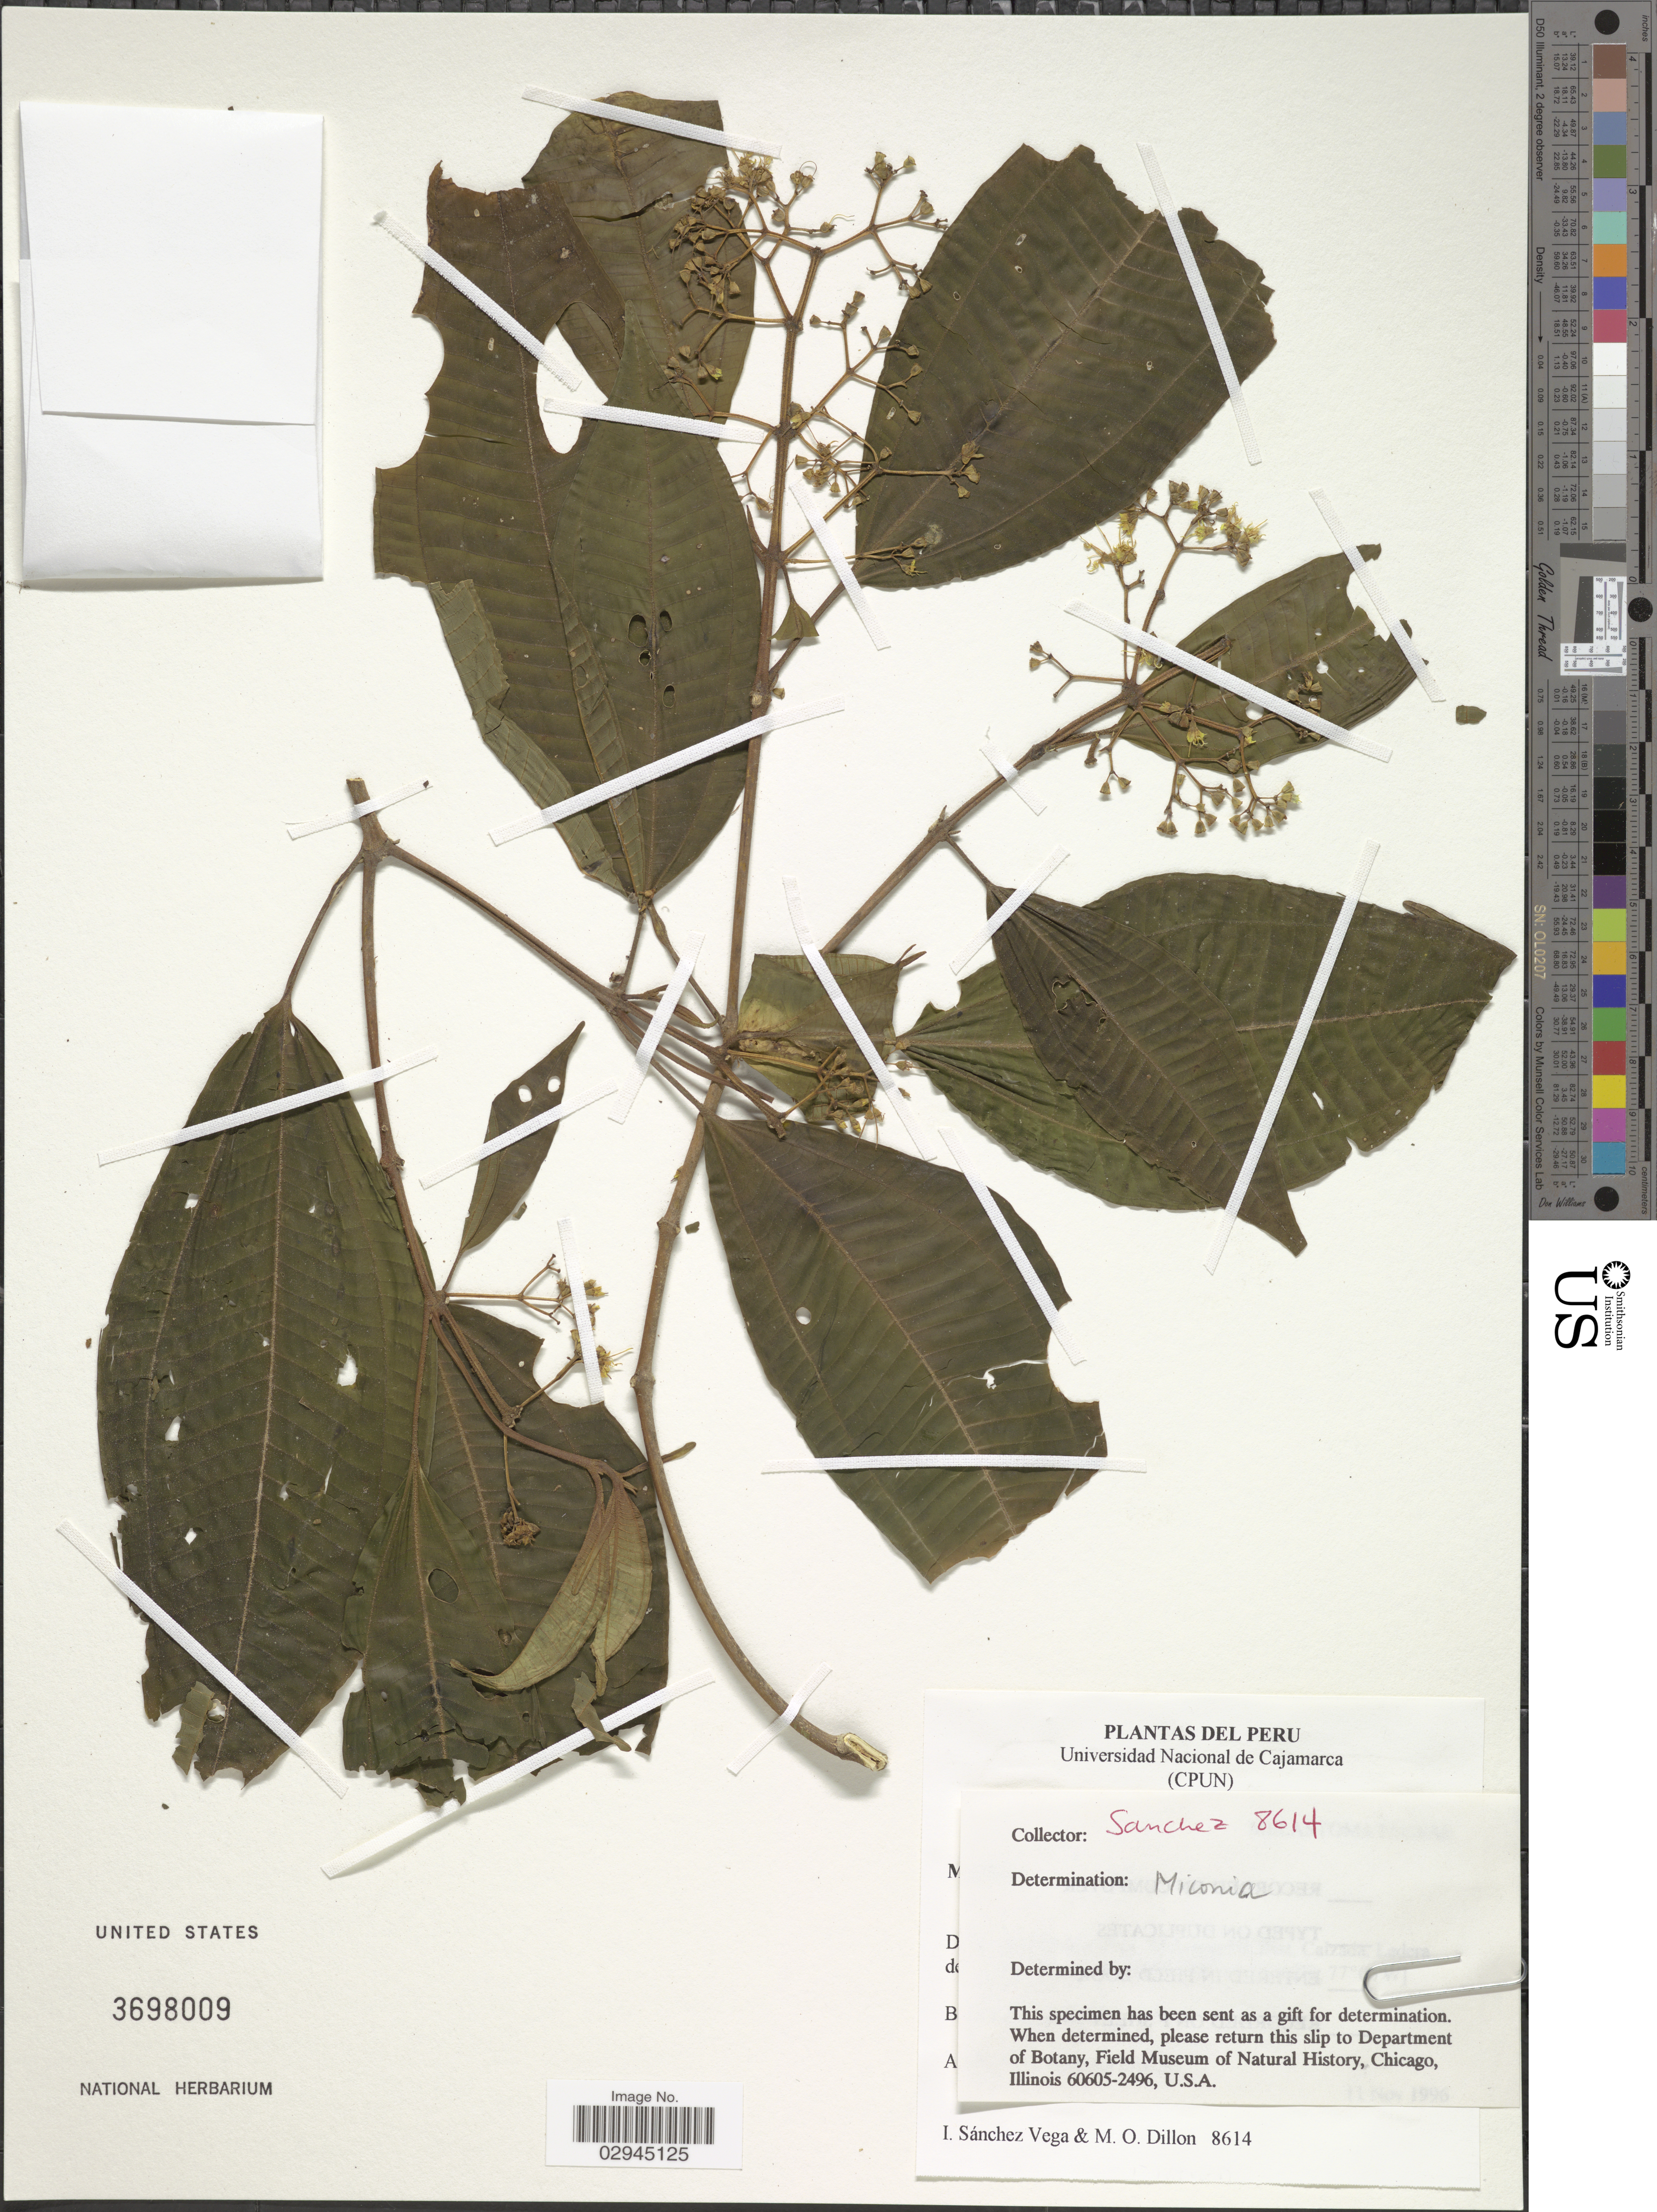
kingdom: Plantae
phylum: Tracheophyta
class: Magnoliopsida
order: Myrtales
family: Melastomataceae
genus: Miconia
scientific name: Miconia sp.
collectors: I. Sánchez Vega & M. O. Dillon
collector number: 8614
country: Peru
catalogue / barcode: US 3698009